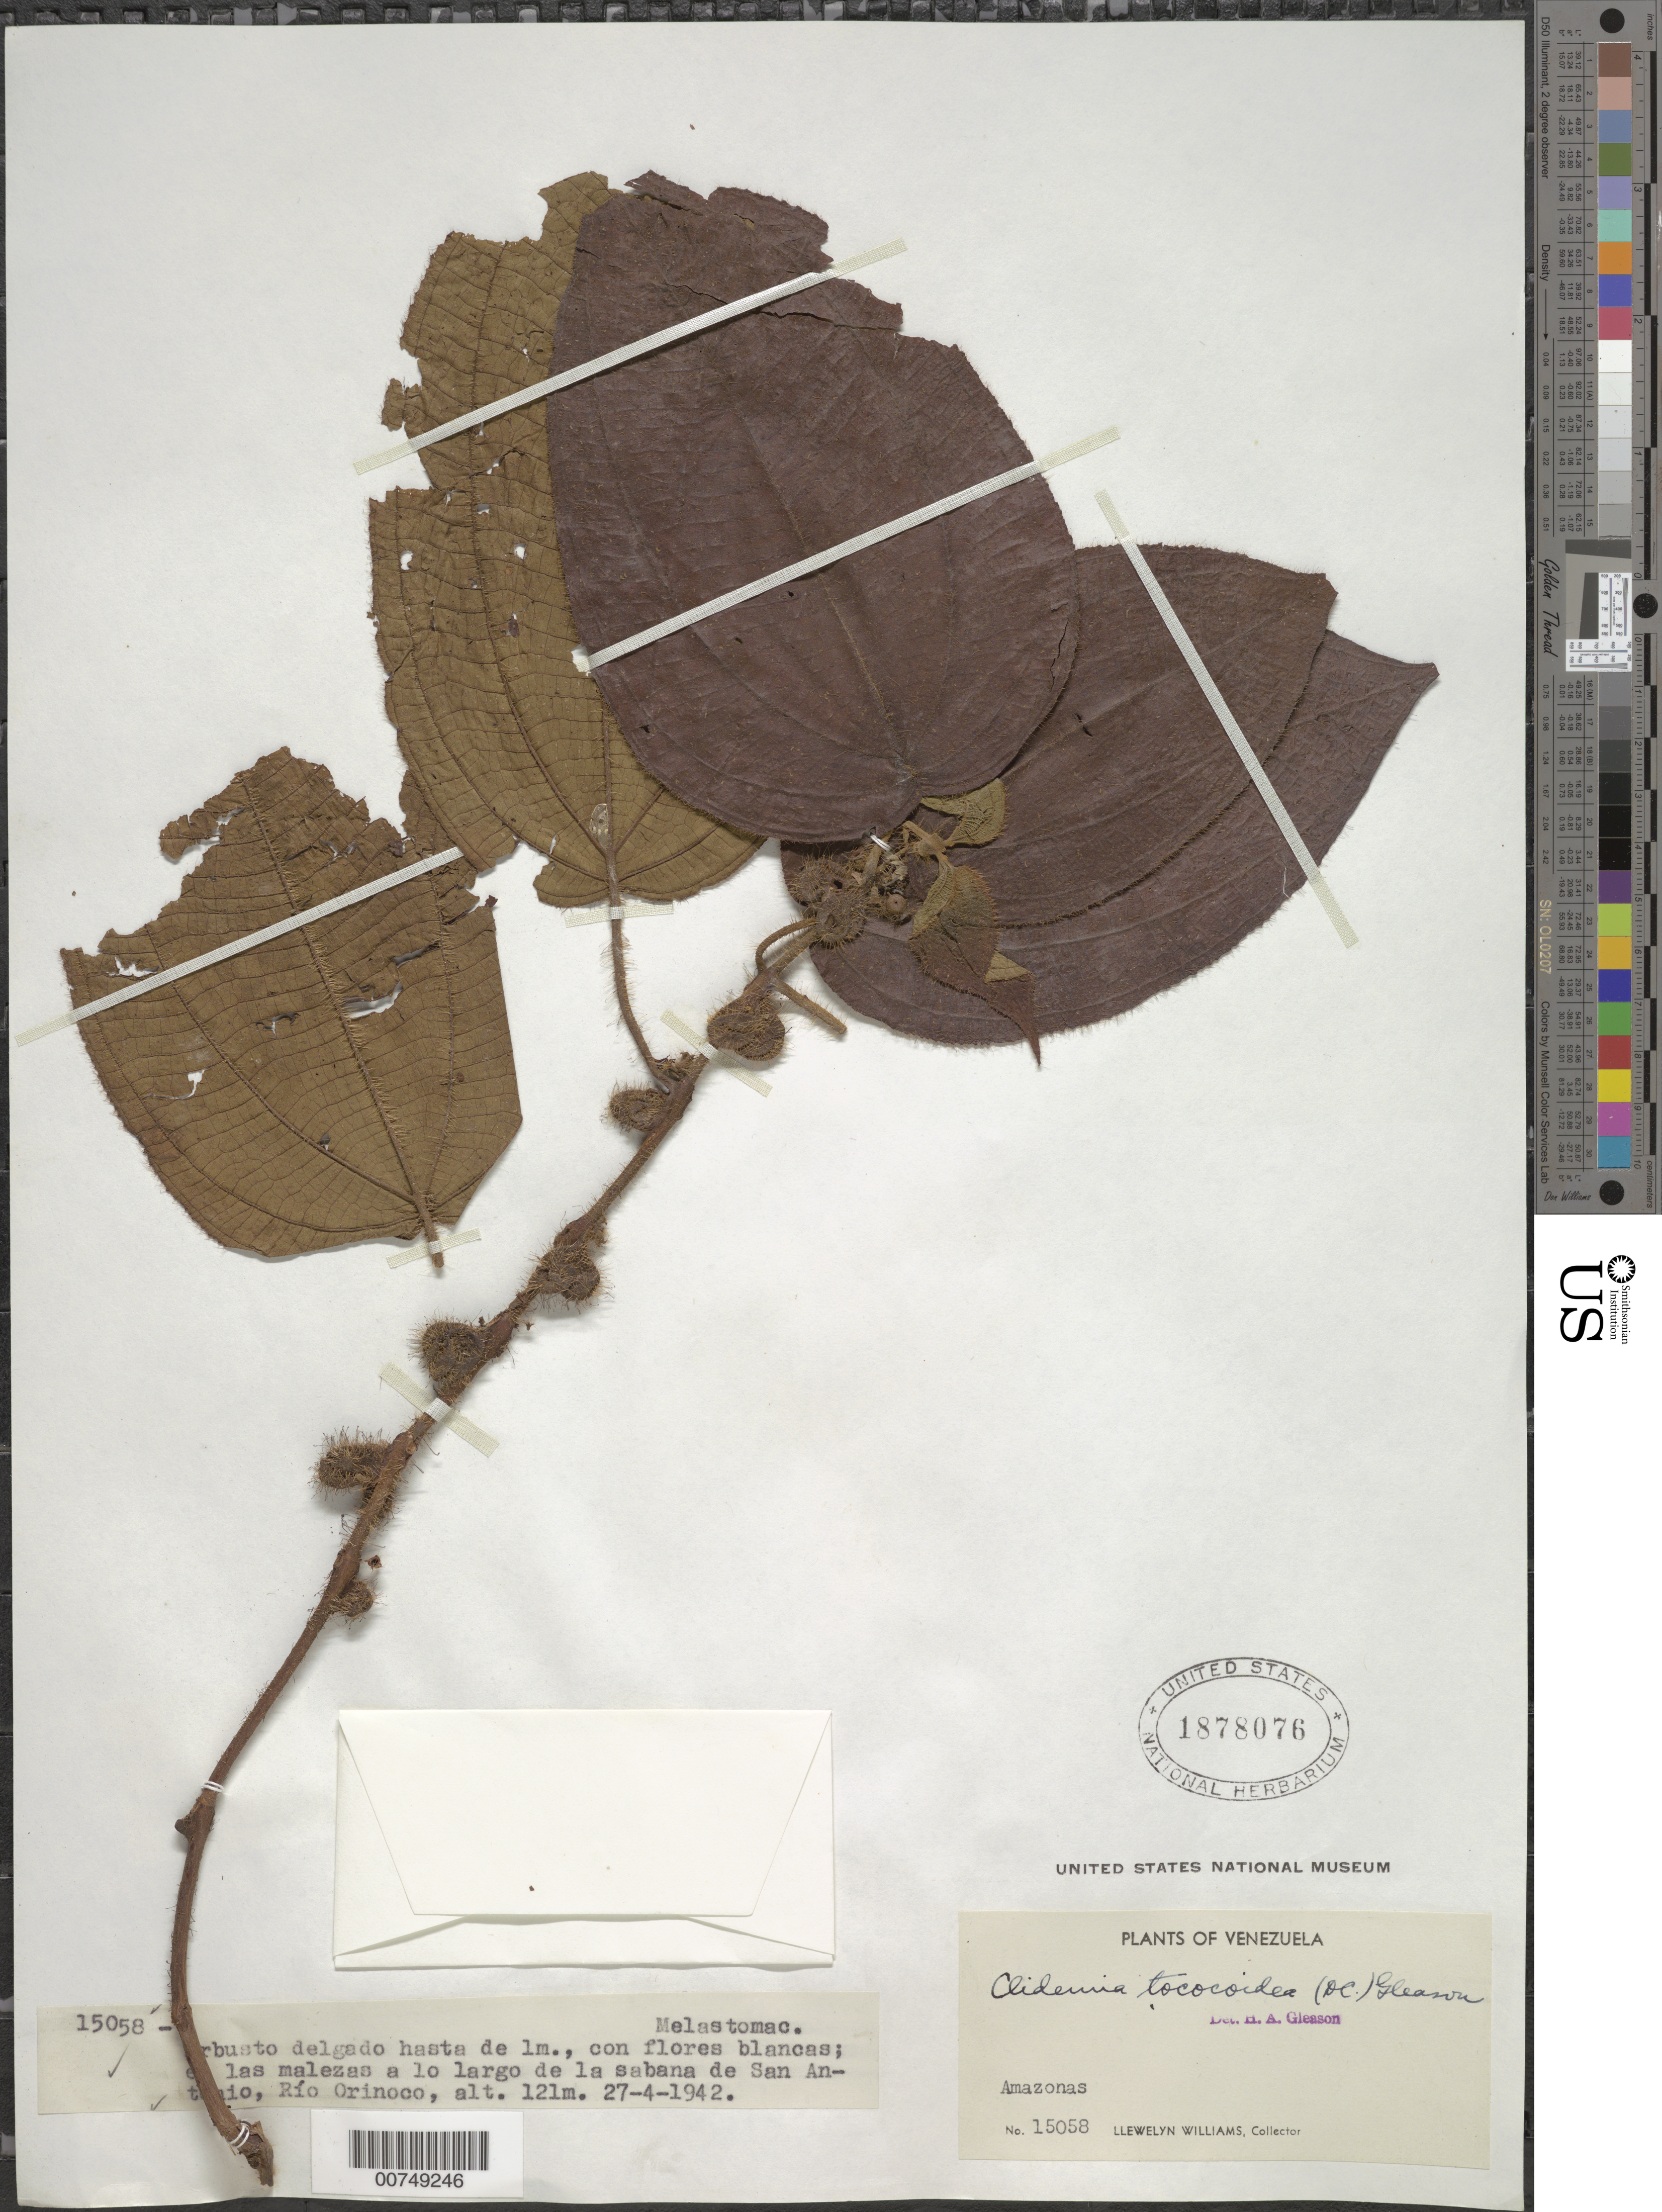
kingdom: Plantae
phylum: Tracheophyta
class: Magnoliopsida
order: Myrtales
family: Melastomataceae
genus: Clidemia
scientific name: Clidemia tococoidea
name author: (DC.) Gleason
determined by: Gleason, H. A.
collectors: Ll. Williams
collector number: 15058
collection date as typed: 27-Apr-42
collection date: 1942-04-27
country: Venezuela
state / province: Amazonas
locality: San Antonio, Río Orinoco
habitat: Malezas a lo largo de la sabana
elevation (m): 121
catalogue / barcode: US 1878076